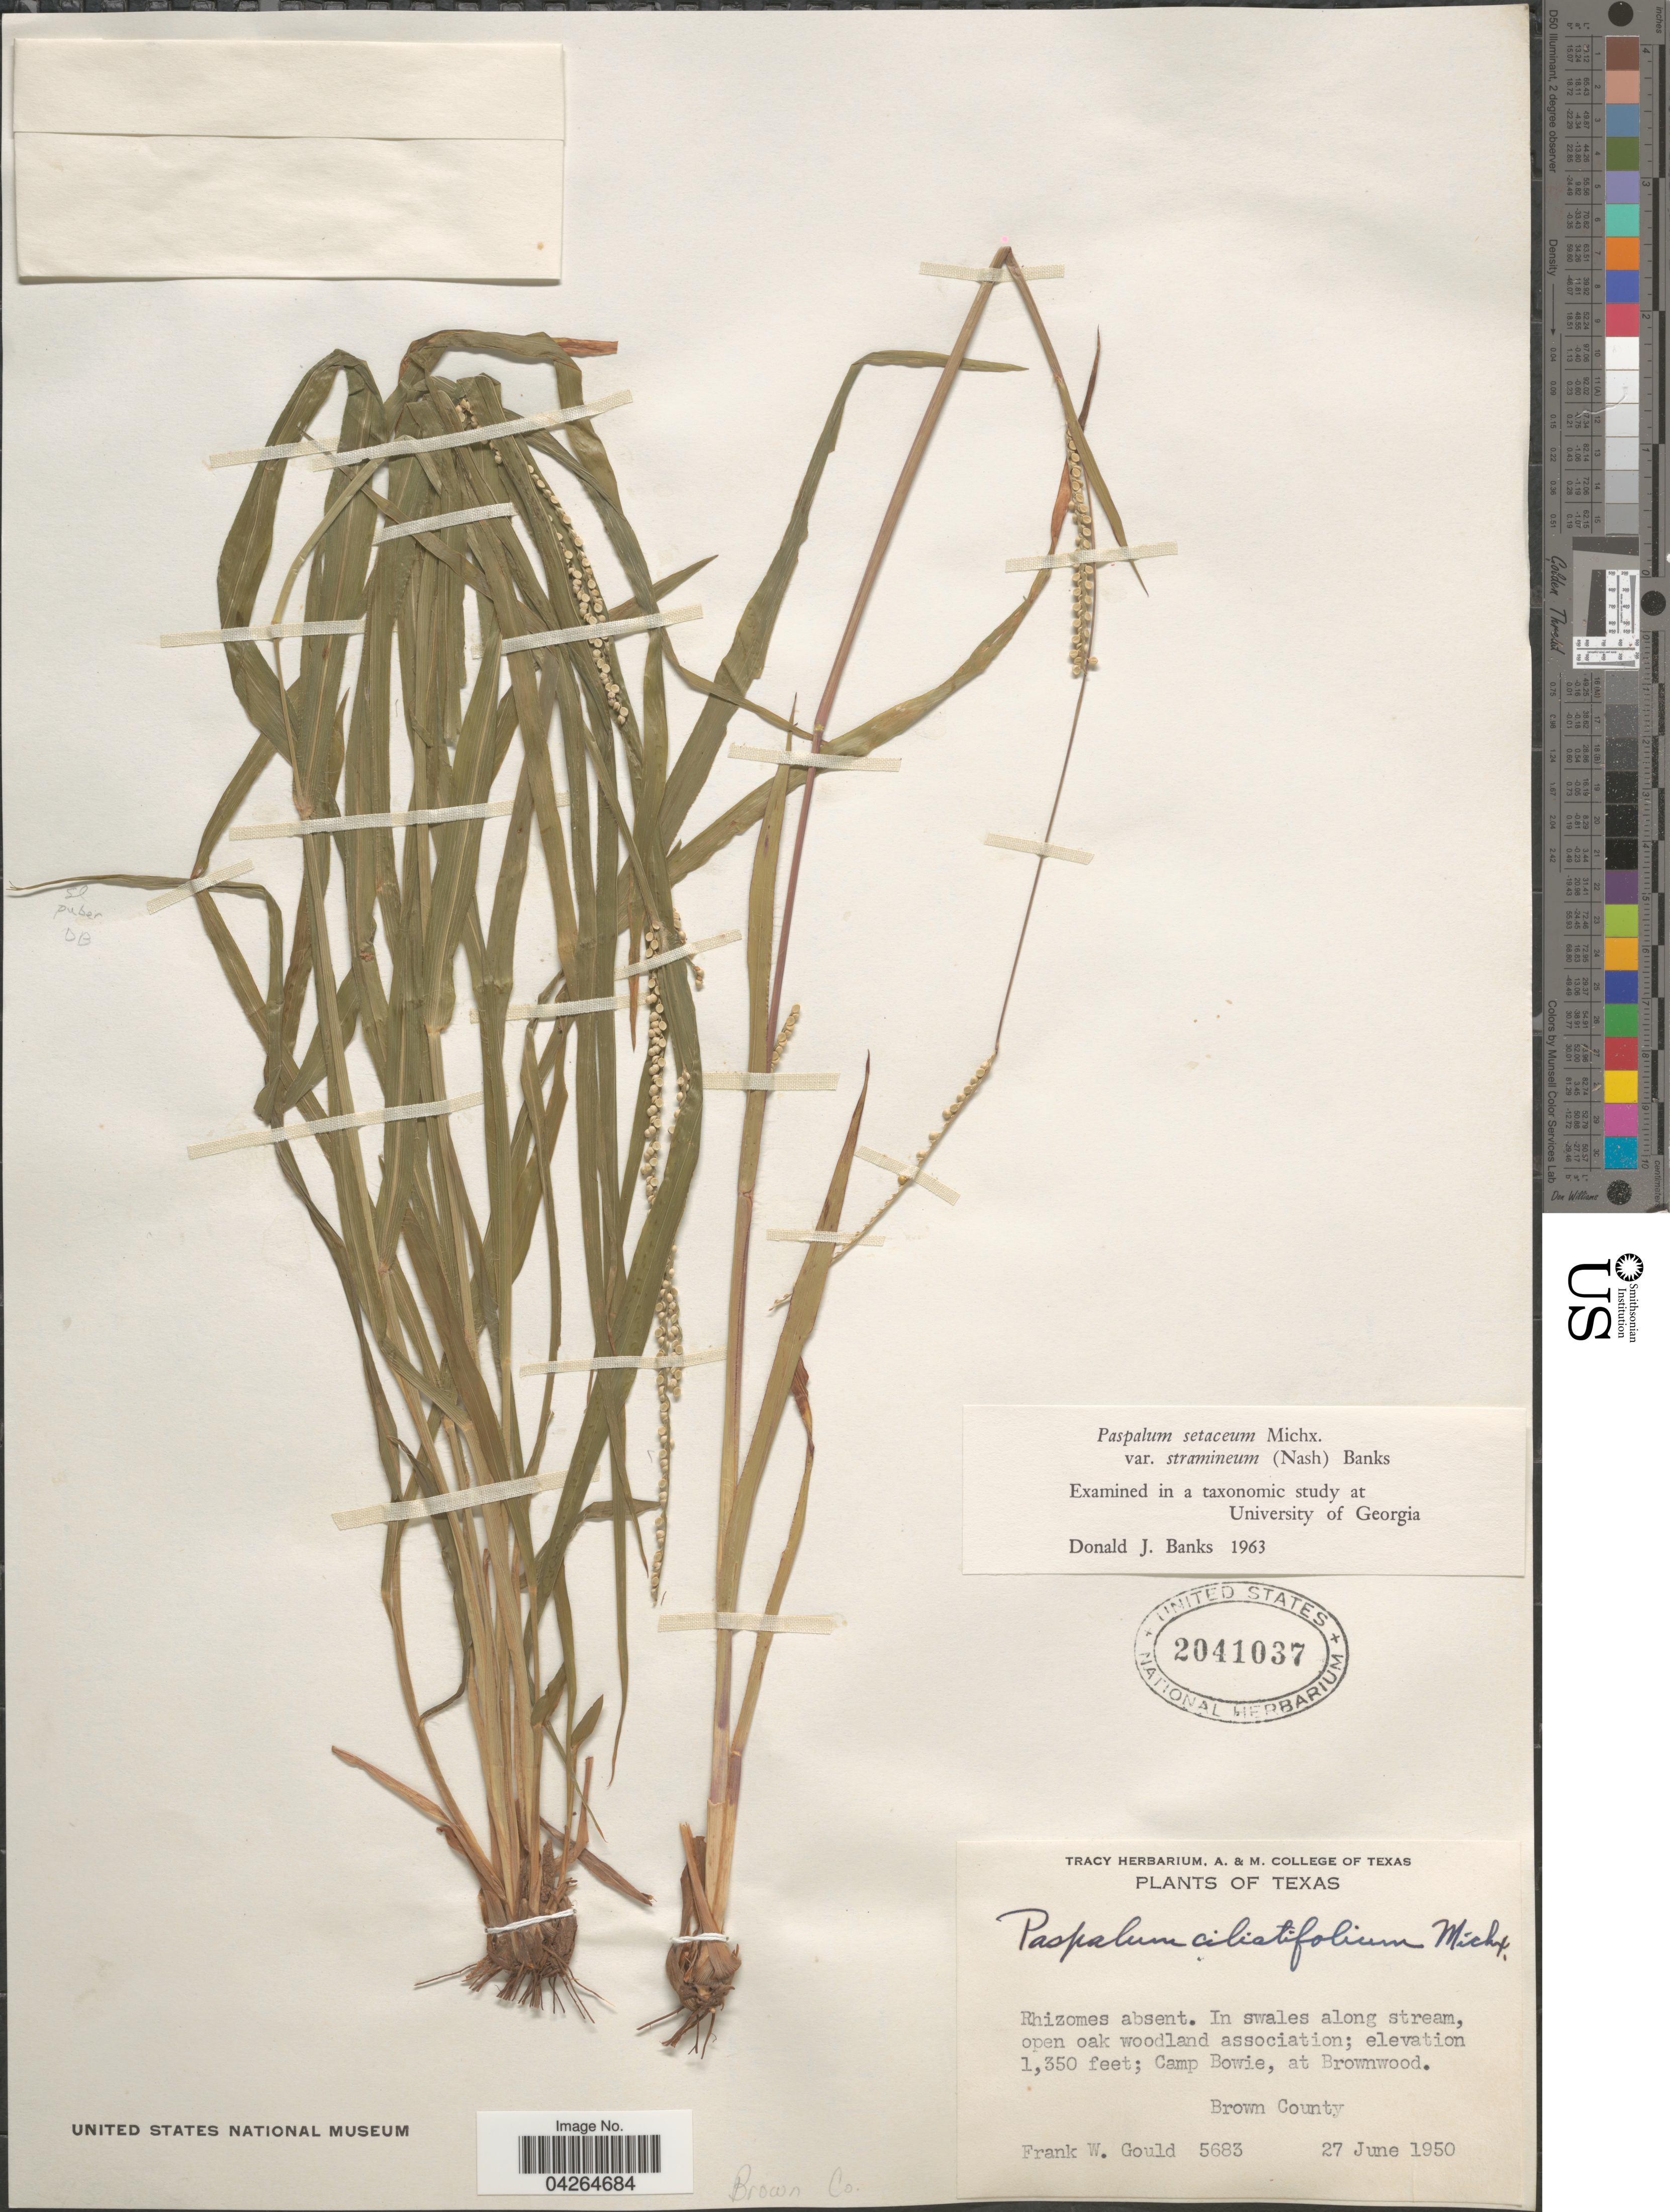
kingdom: Plantae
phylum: Tracheophyta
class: Liliopsida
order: Poales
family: Poaceae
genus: Paspalum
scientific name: Paspalum setaceum var. stramineum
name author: (Nash) D.J. Banks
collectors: F. W. Gould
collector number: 5683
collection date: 1950-06-27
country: United States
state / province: Texas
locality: Camp Bowie, at Brownwood. Brown County.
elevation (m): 411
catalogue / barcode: US 2041037